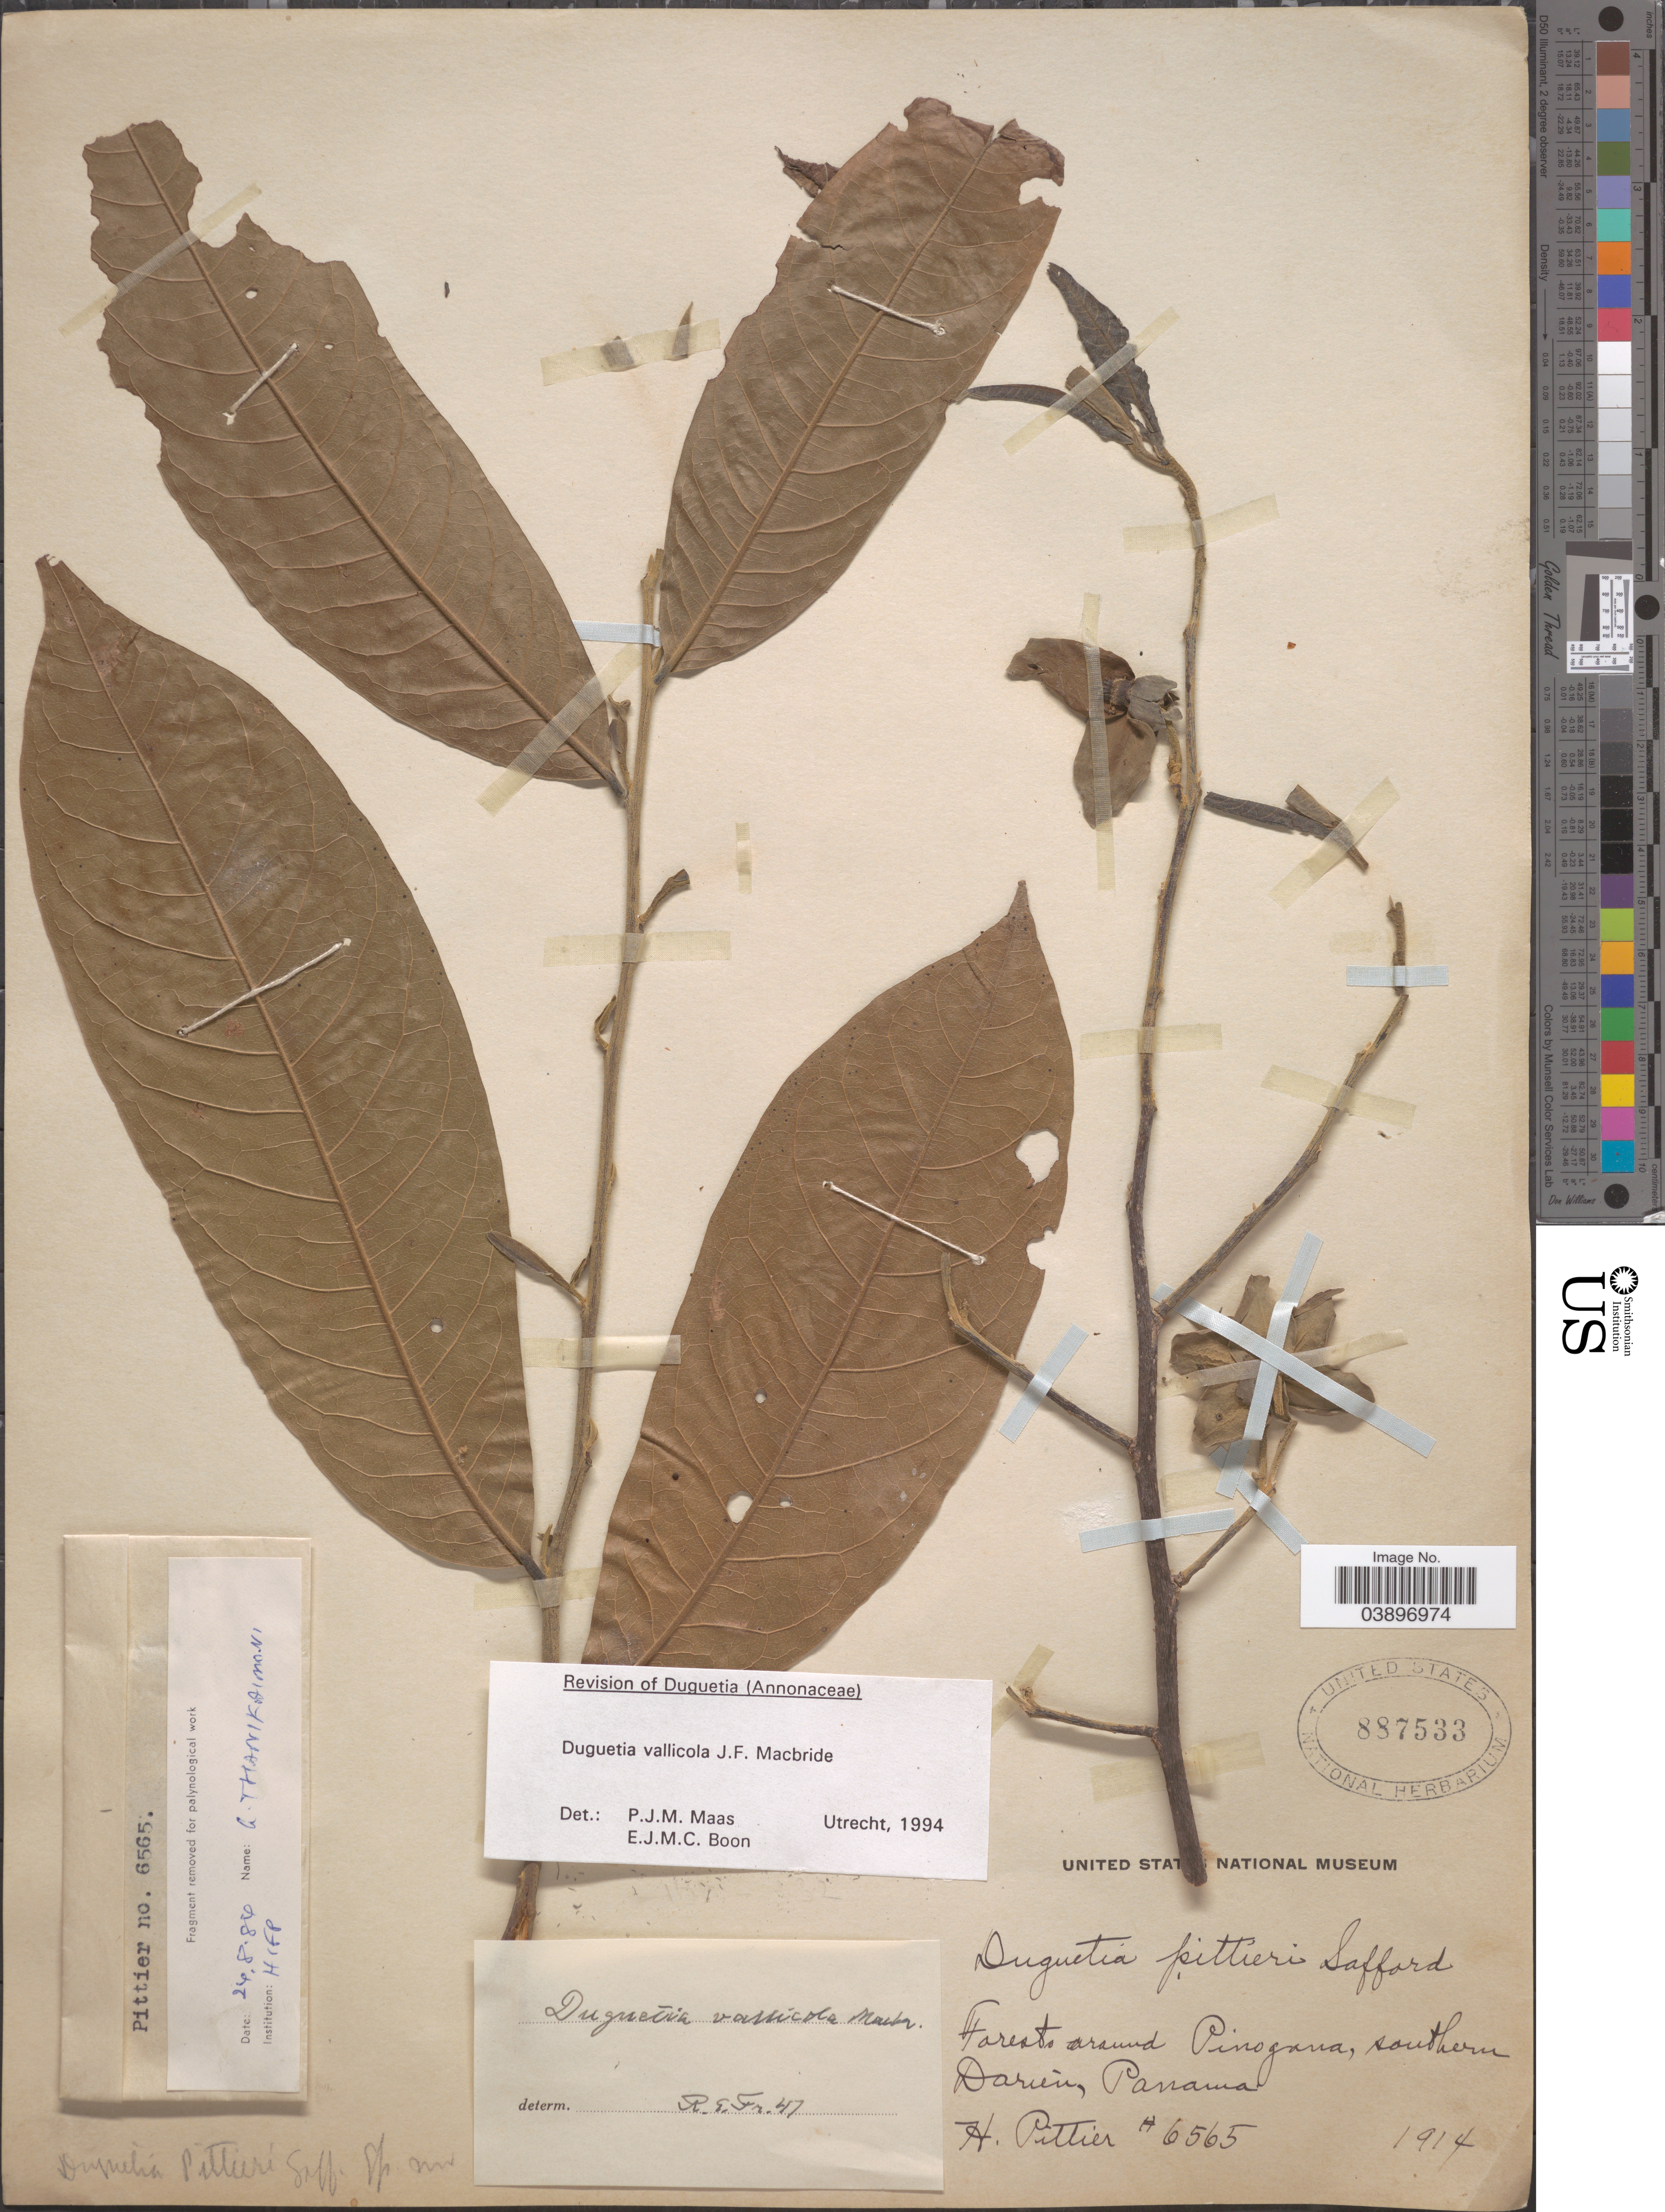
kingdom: Plantae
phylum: Tracheophyta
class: Magnoliopsida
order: Magnoliales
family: Annonaceae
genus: Duguetia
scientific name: Duguetia vallicola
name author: J.F. Macbr.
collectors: H. F. Pittier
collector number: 6565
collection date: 1914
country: Panama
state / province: Darien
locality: Forests around Pinogana, southern Darien.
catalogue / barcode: US 887533